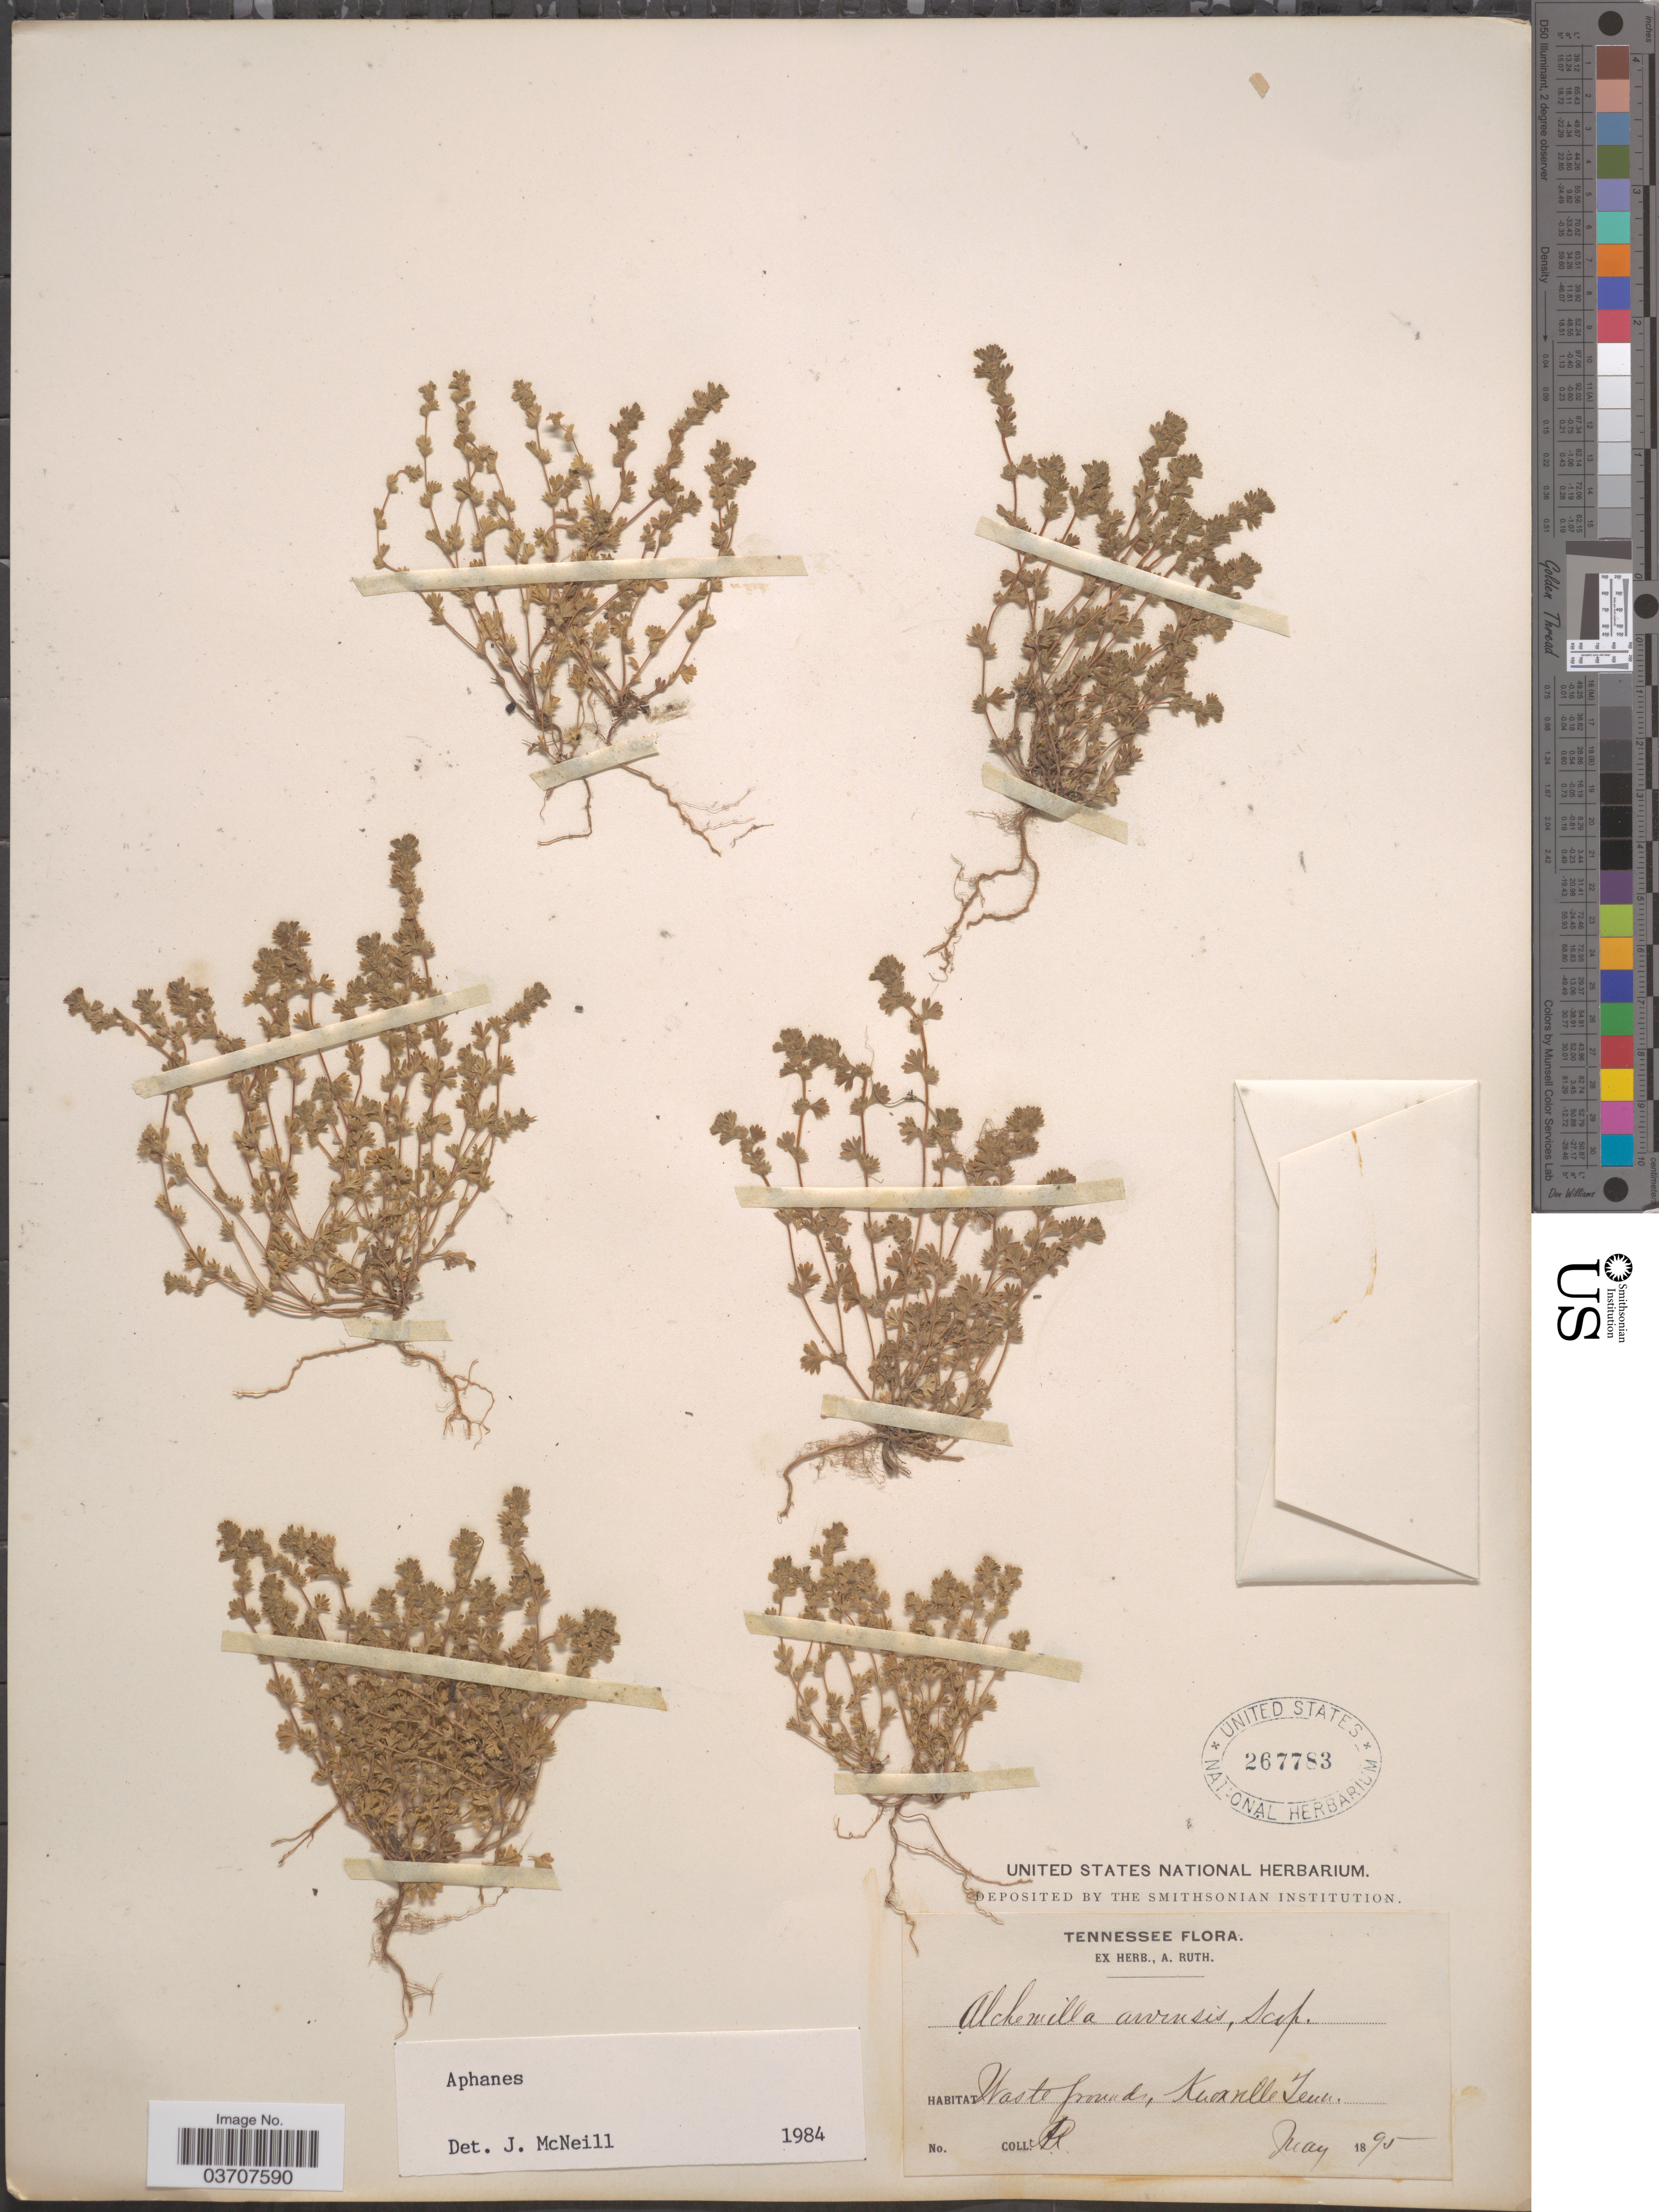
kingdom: Plantae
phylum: Tracheophyta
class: Magnoliopsida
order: Rosales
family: Rosaceae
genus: Aphanes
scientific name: Aphanes australis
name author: Rydb.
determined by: Strong, Mark T., (BOT), Smithsonian Institution - National Museum of Natural History (UNITED STATES)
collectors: A. Ruth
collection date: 1895-05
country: United States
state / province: Tennessee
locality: Knoxville.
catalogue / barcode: US 267783